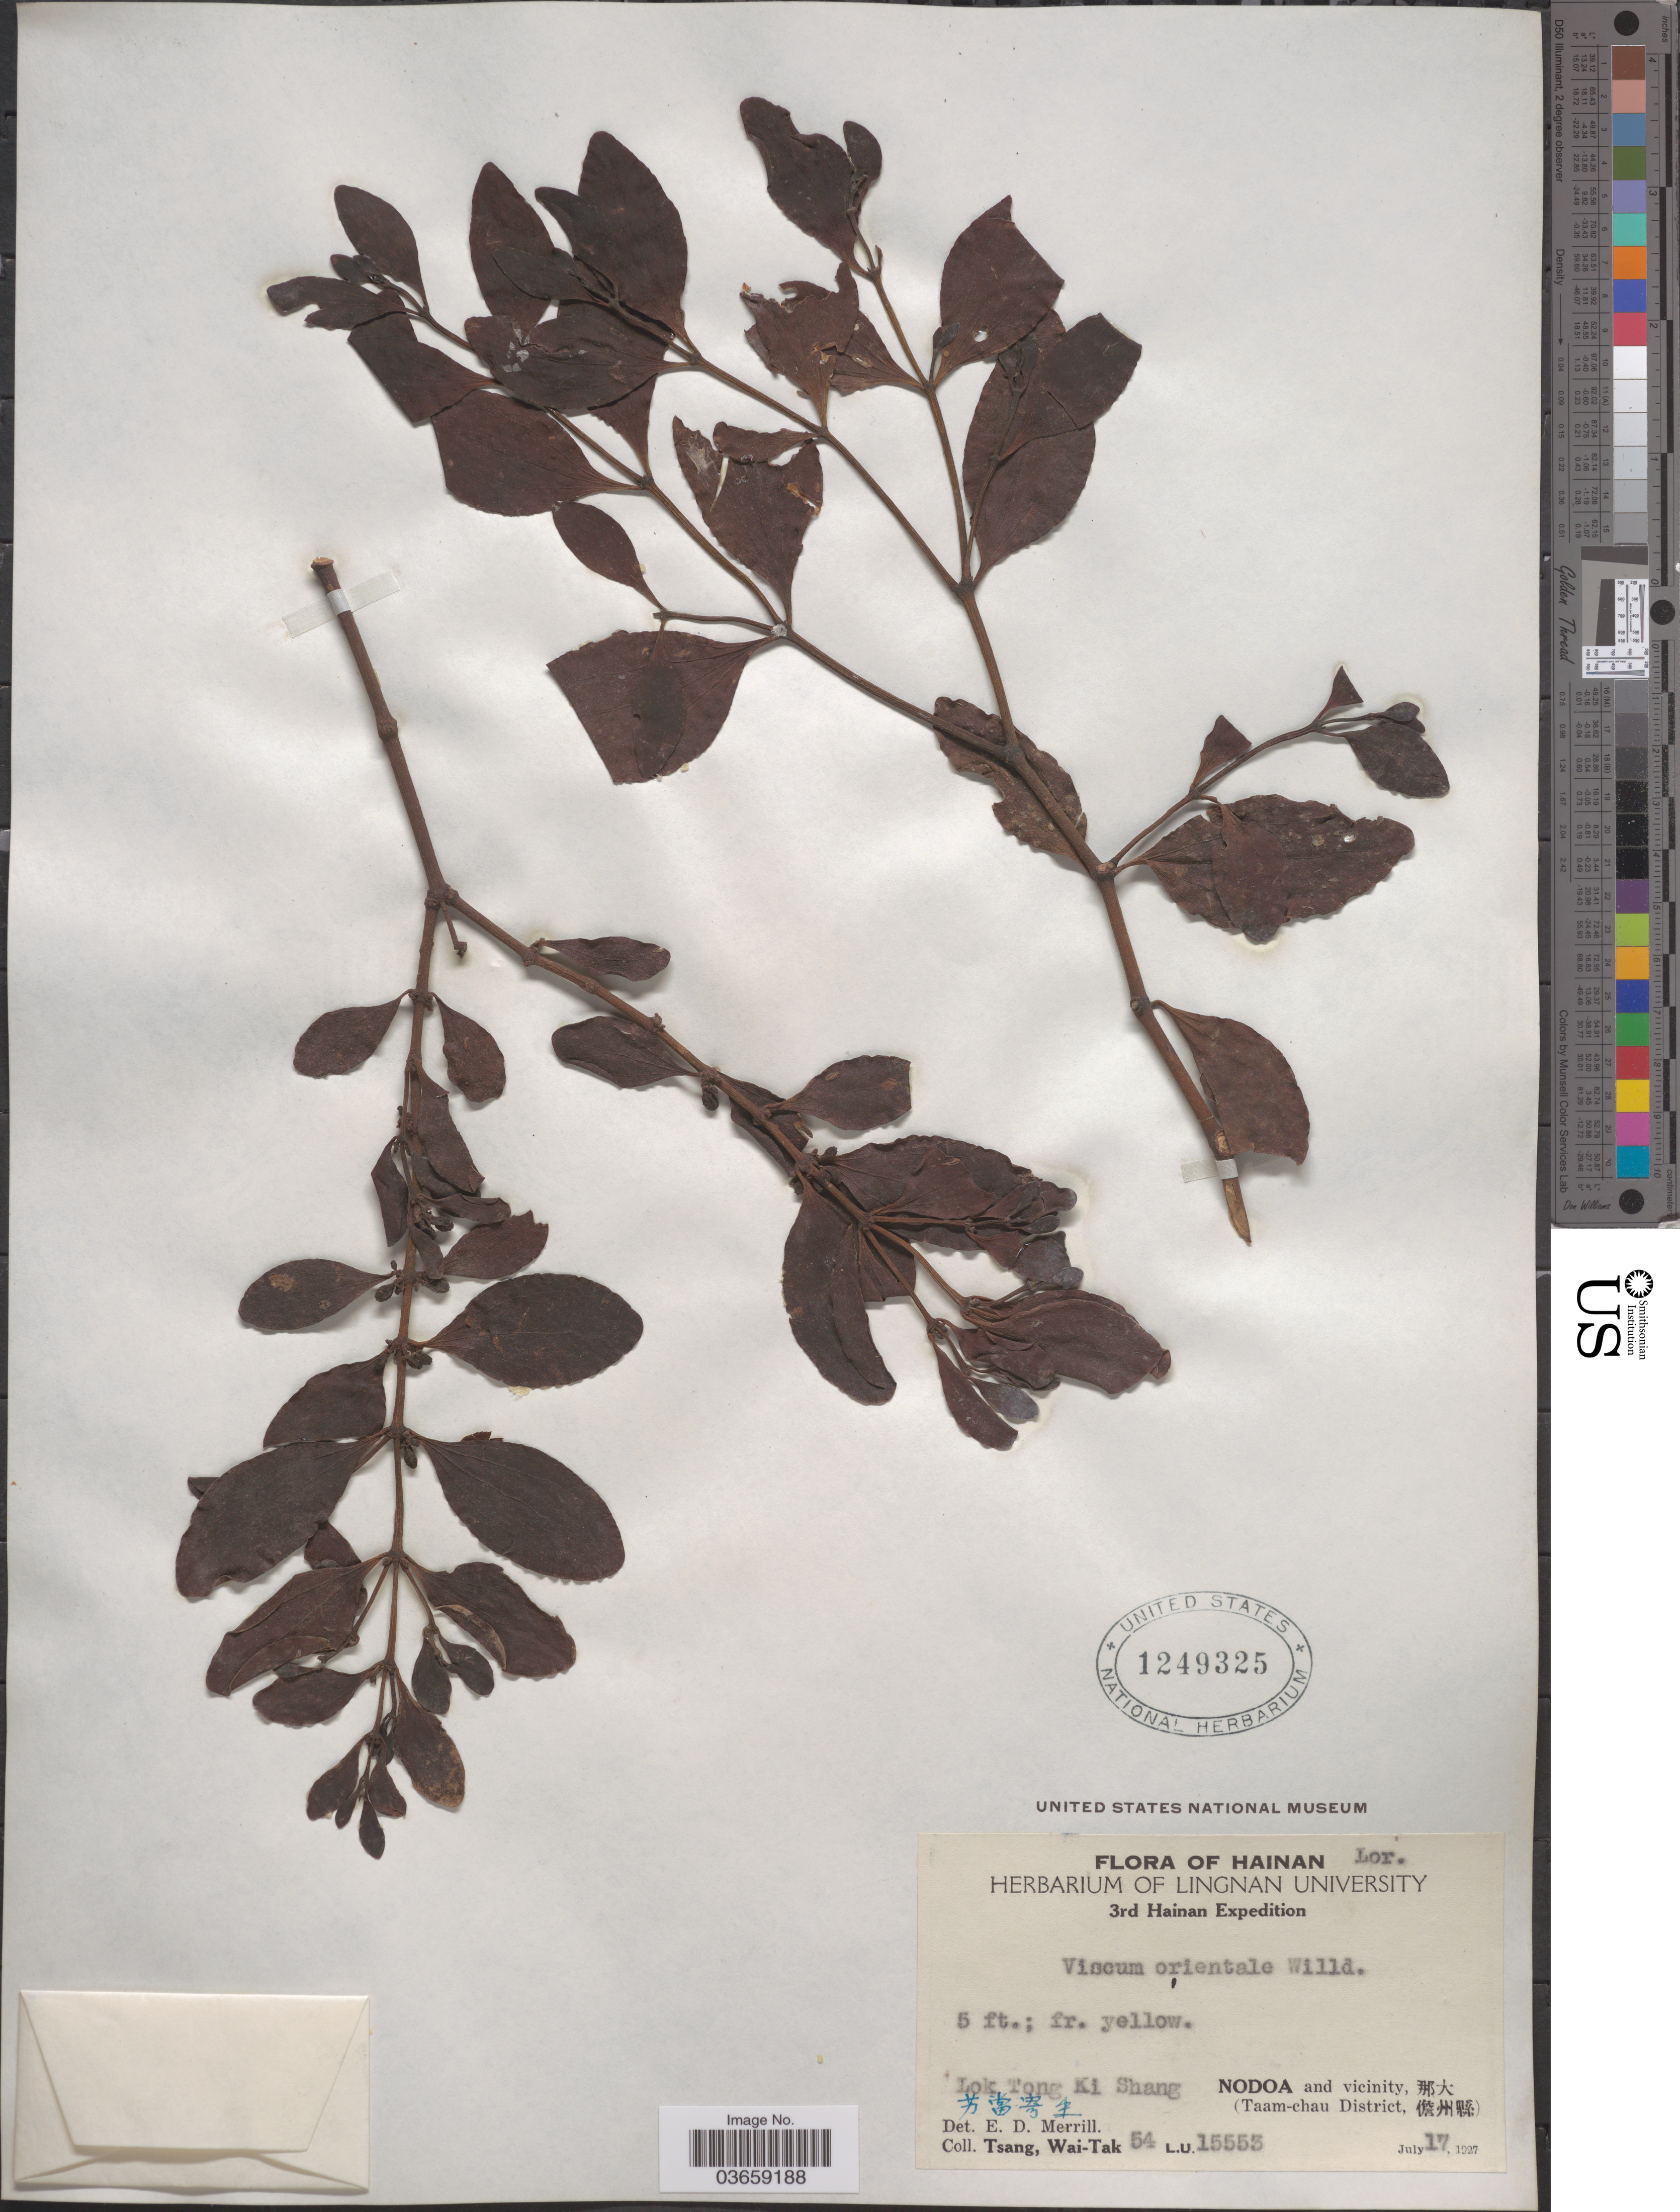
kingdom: Plantae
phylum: Tracheophyta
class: Magnoliopsida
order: Santalales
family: Viscaceae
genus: Viscum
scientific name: Viscum orientale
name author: DC.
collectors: W. T. Tsang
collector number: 54L.U.15553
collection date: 1927-07-17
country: China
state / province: Hainan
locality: Lok Tong Ki Shang X. Nodoa and vicinity, X. (Taam-chau District, X).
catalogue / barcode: US 1249325